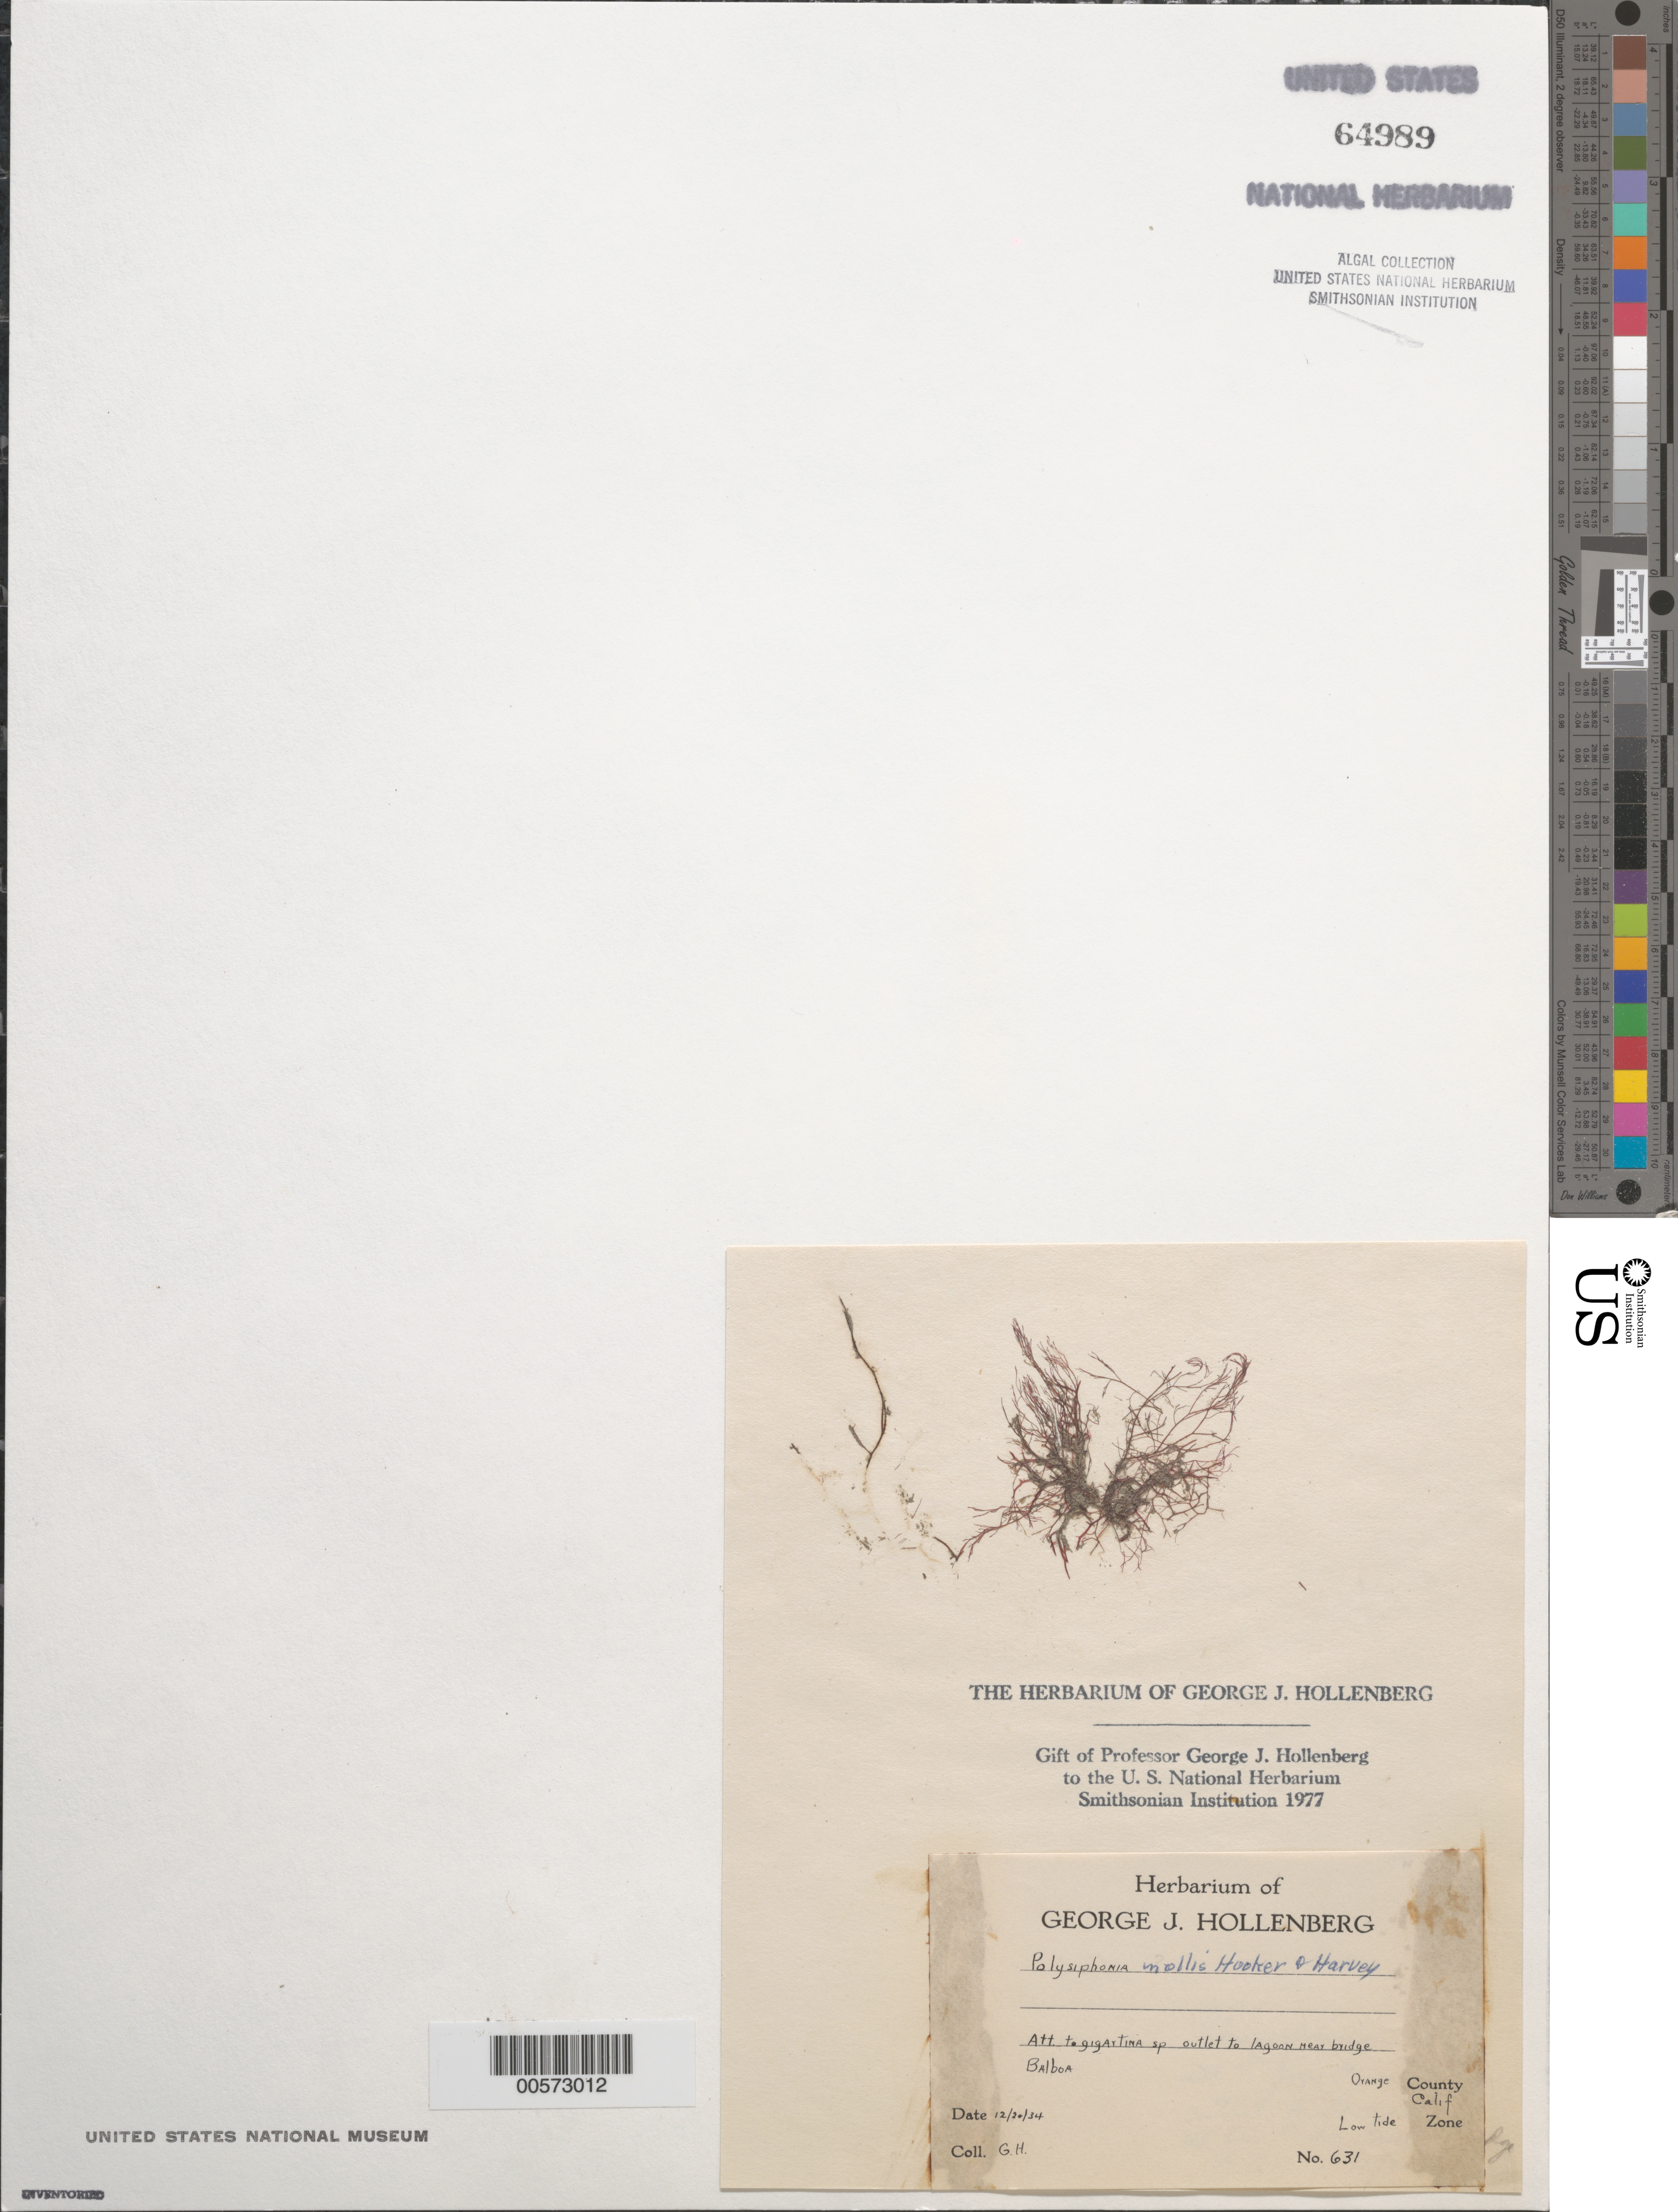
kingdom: Plantae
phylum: Rhodophyta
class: Florideophyceae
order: Ceramiales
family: Rhodomelaceae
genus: Polysiphonia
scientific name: Polysiphonia mollis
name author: Hook. f. & Harv.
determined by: Hollenberg, George J.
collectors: G. Hollenberg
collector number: GJH 631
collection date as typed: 20 Dec 1934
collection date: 1934-12-20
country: United States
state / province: California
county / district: Orange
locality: Balboa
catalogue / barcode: US 64989